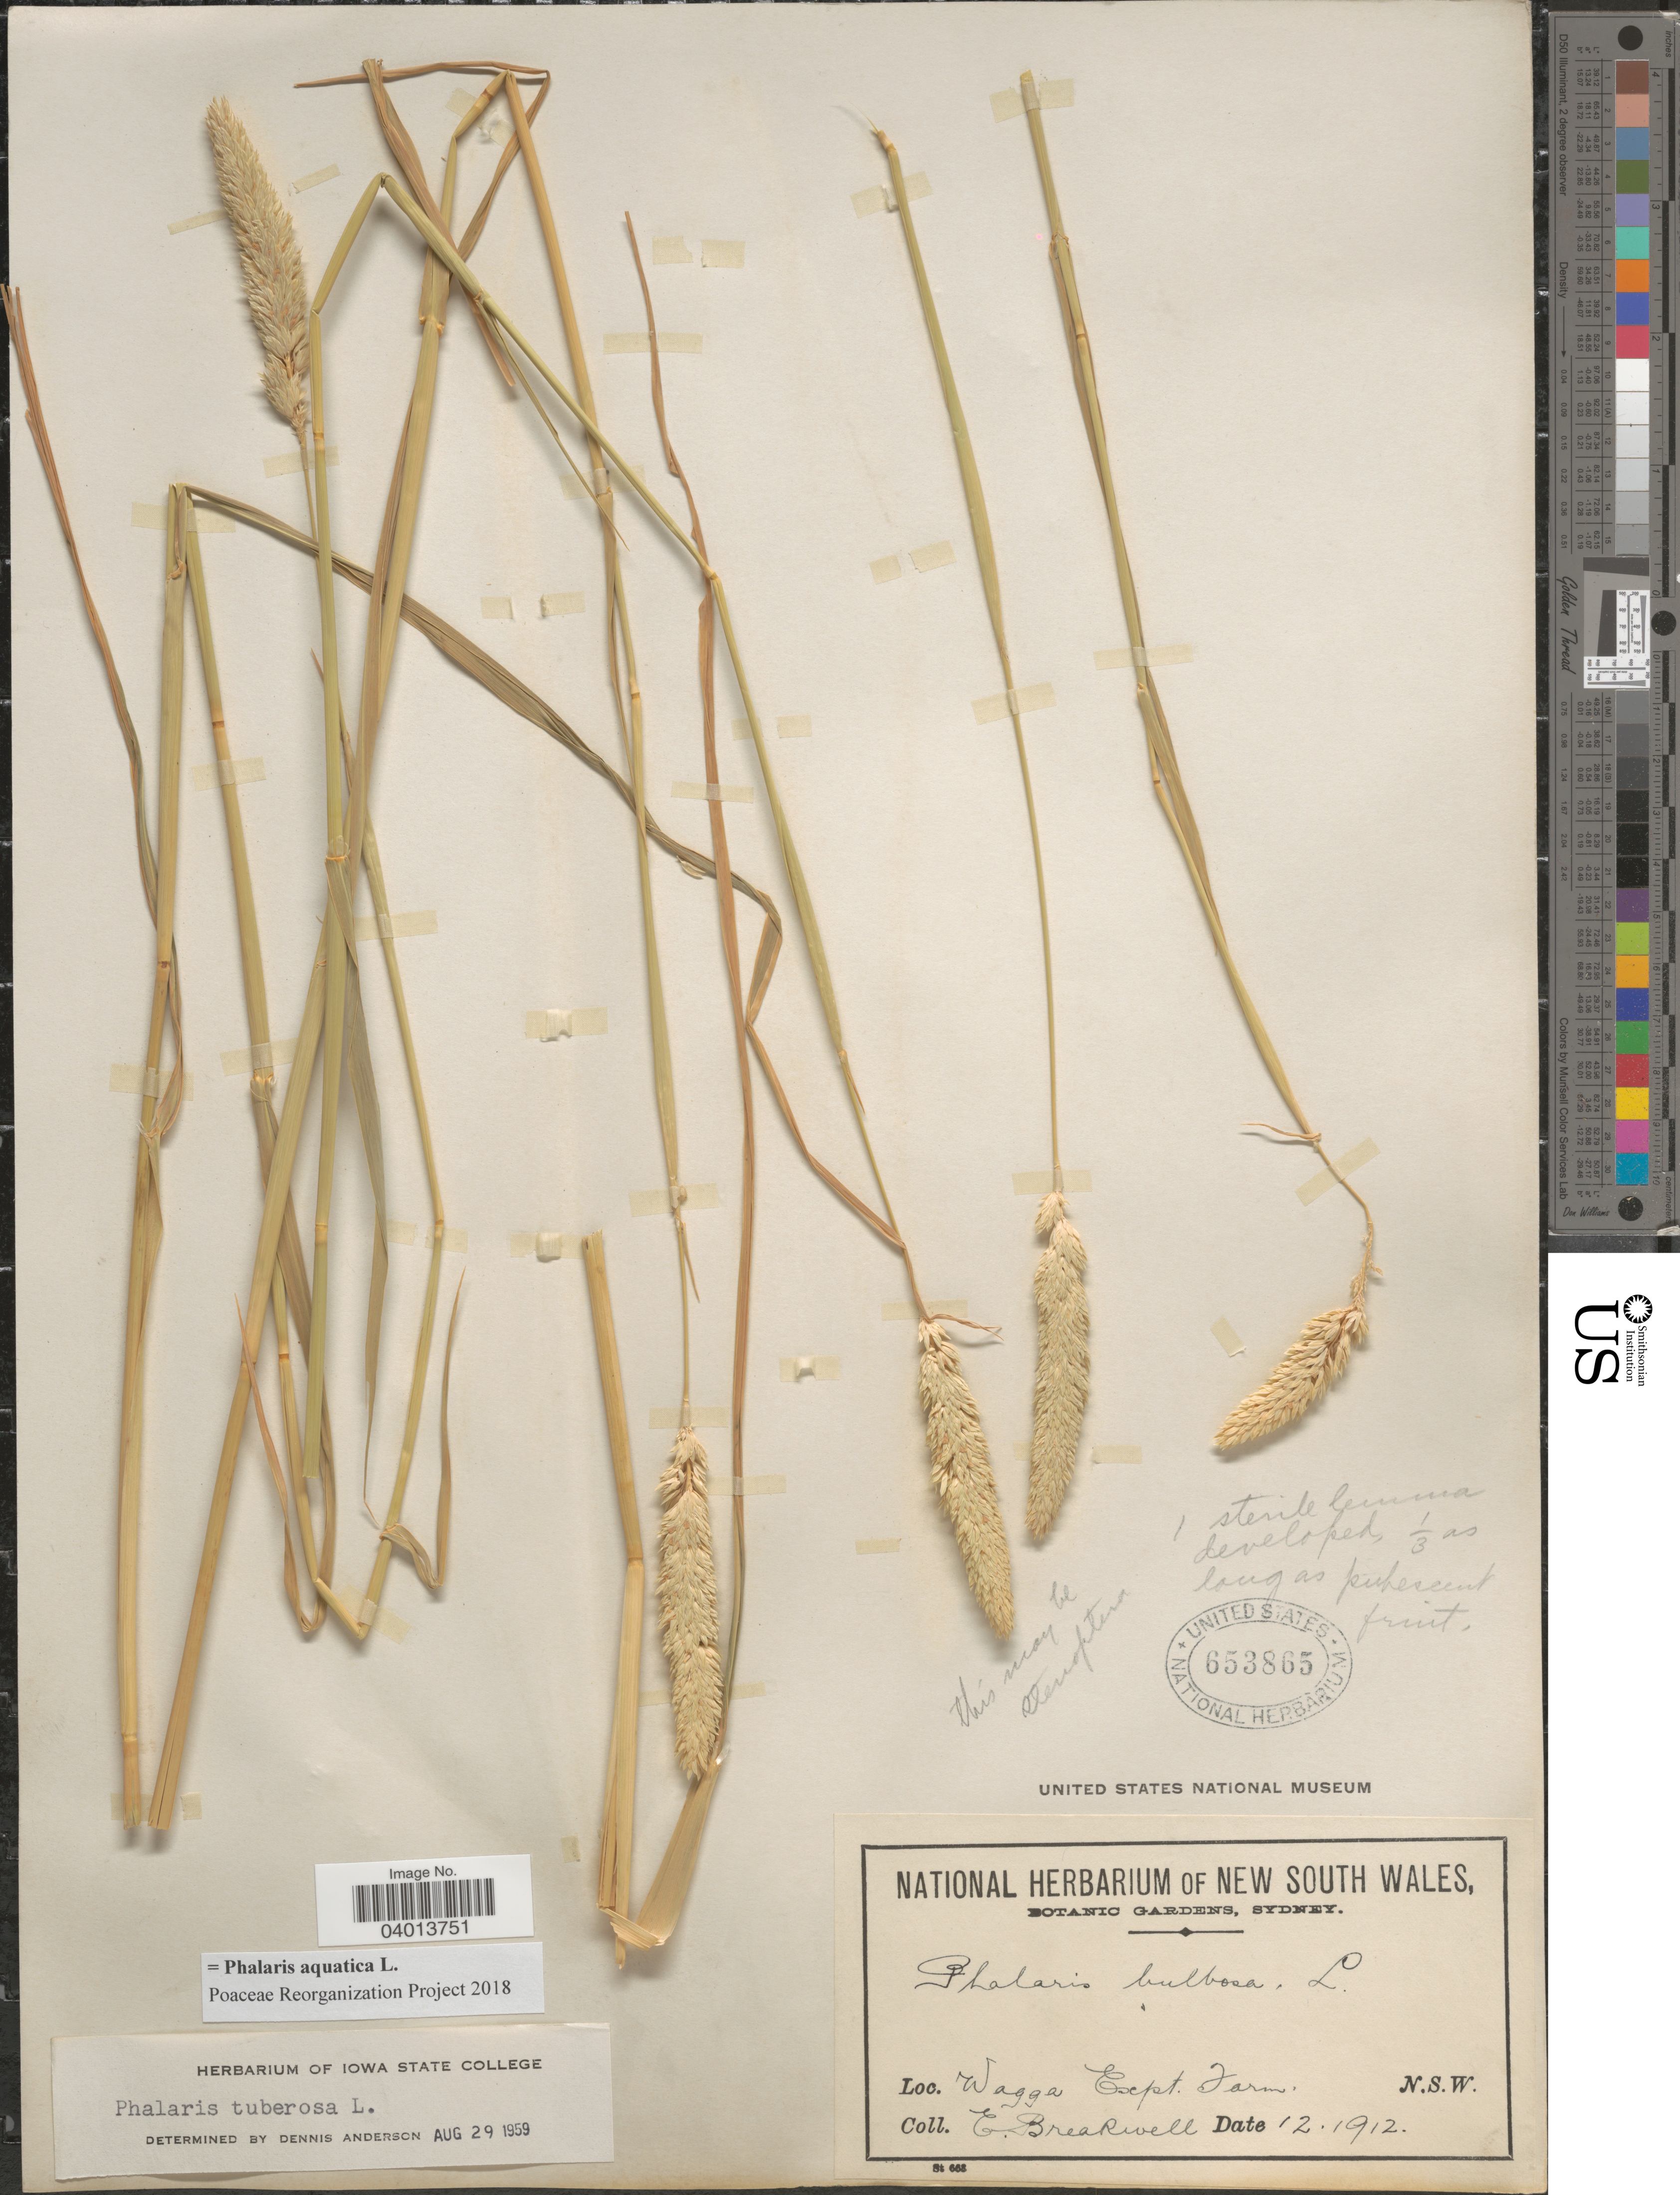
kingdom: Plantae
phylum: Tracheophyta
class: Liliopsida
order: Poales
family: Poaceae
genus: Phalaris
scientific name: Phalaris aquatica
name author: L.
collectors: E. Breakwell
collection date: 1912-12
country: Australia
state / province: New South Wales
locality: Wagga Expt. Farm.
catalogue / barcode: US 653865